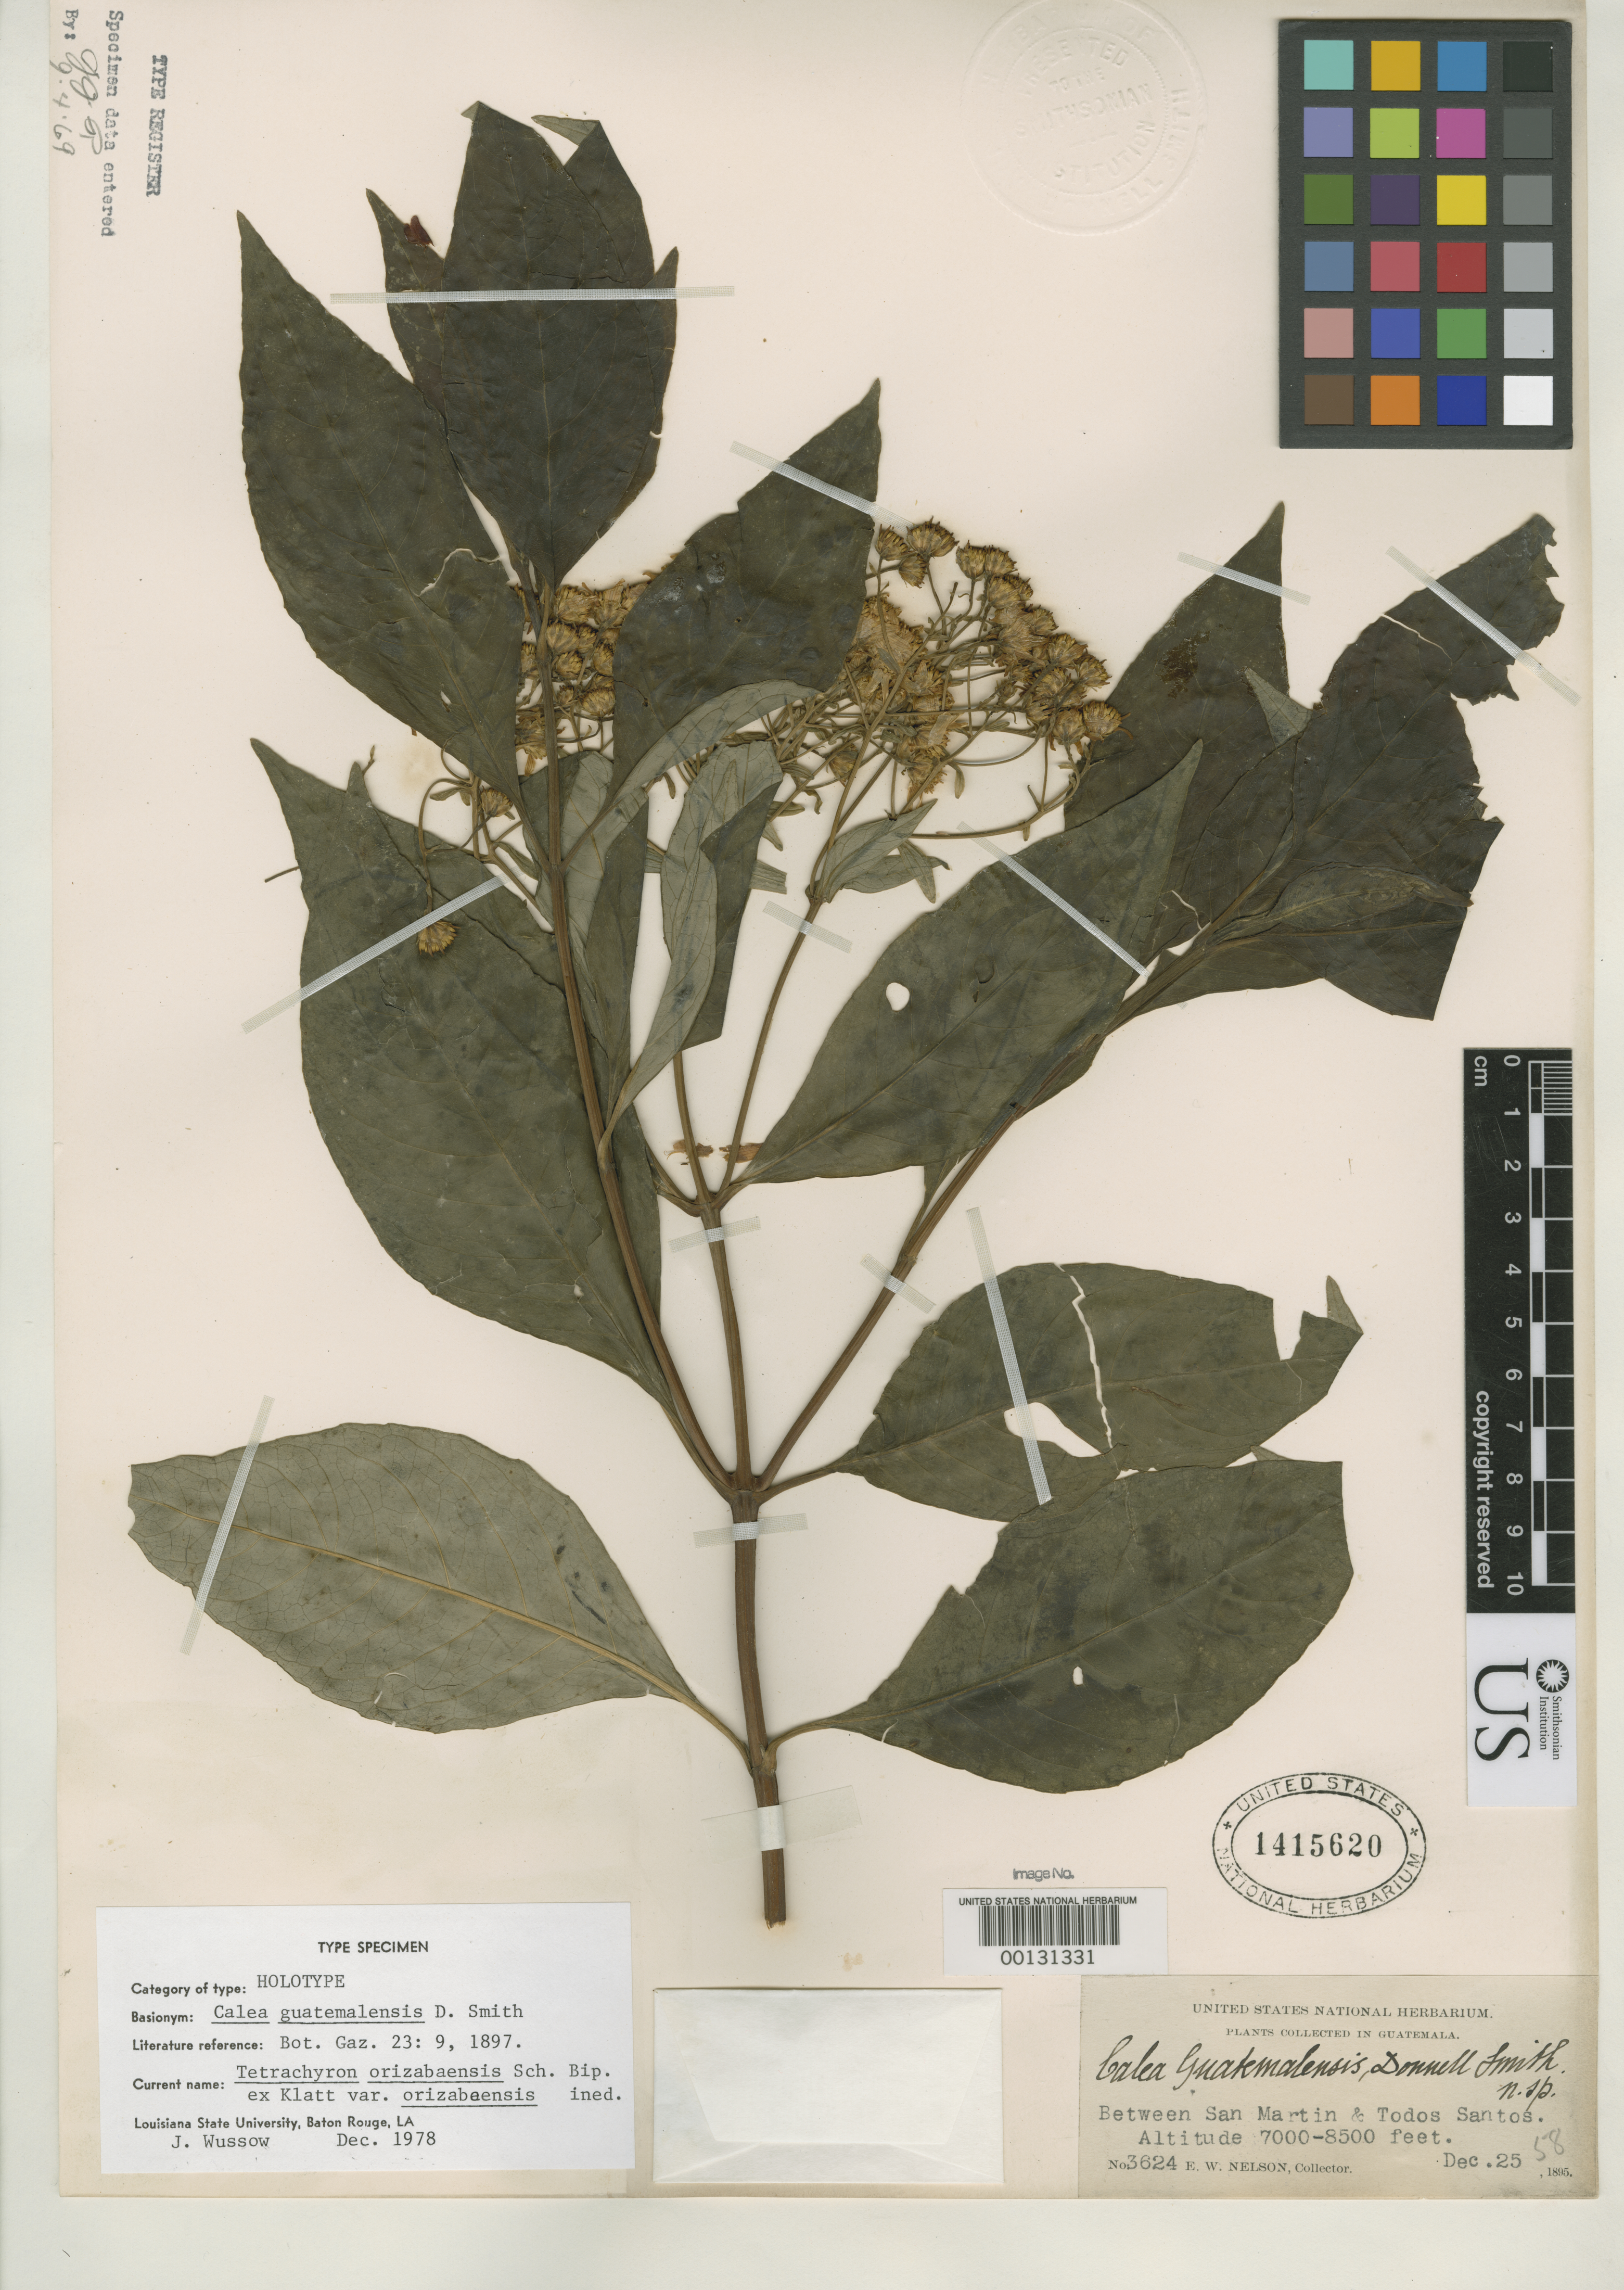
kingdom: Plantae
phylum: Tracheophyta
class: Magnoliopsida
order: Asterales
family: Asteraceae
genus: Calea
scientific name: Calea guatemalensis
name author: Donn. Sm.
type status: Type Collection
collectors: E. W. Nelson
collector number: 3624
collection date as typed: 25 Dec 1895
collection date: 1895-12-25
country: Guatemala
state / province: Huehuetenango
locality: Between San Martin and Todos Santos; alt. 7000-8500 ft.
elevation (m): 2134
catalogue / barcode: US 1415620